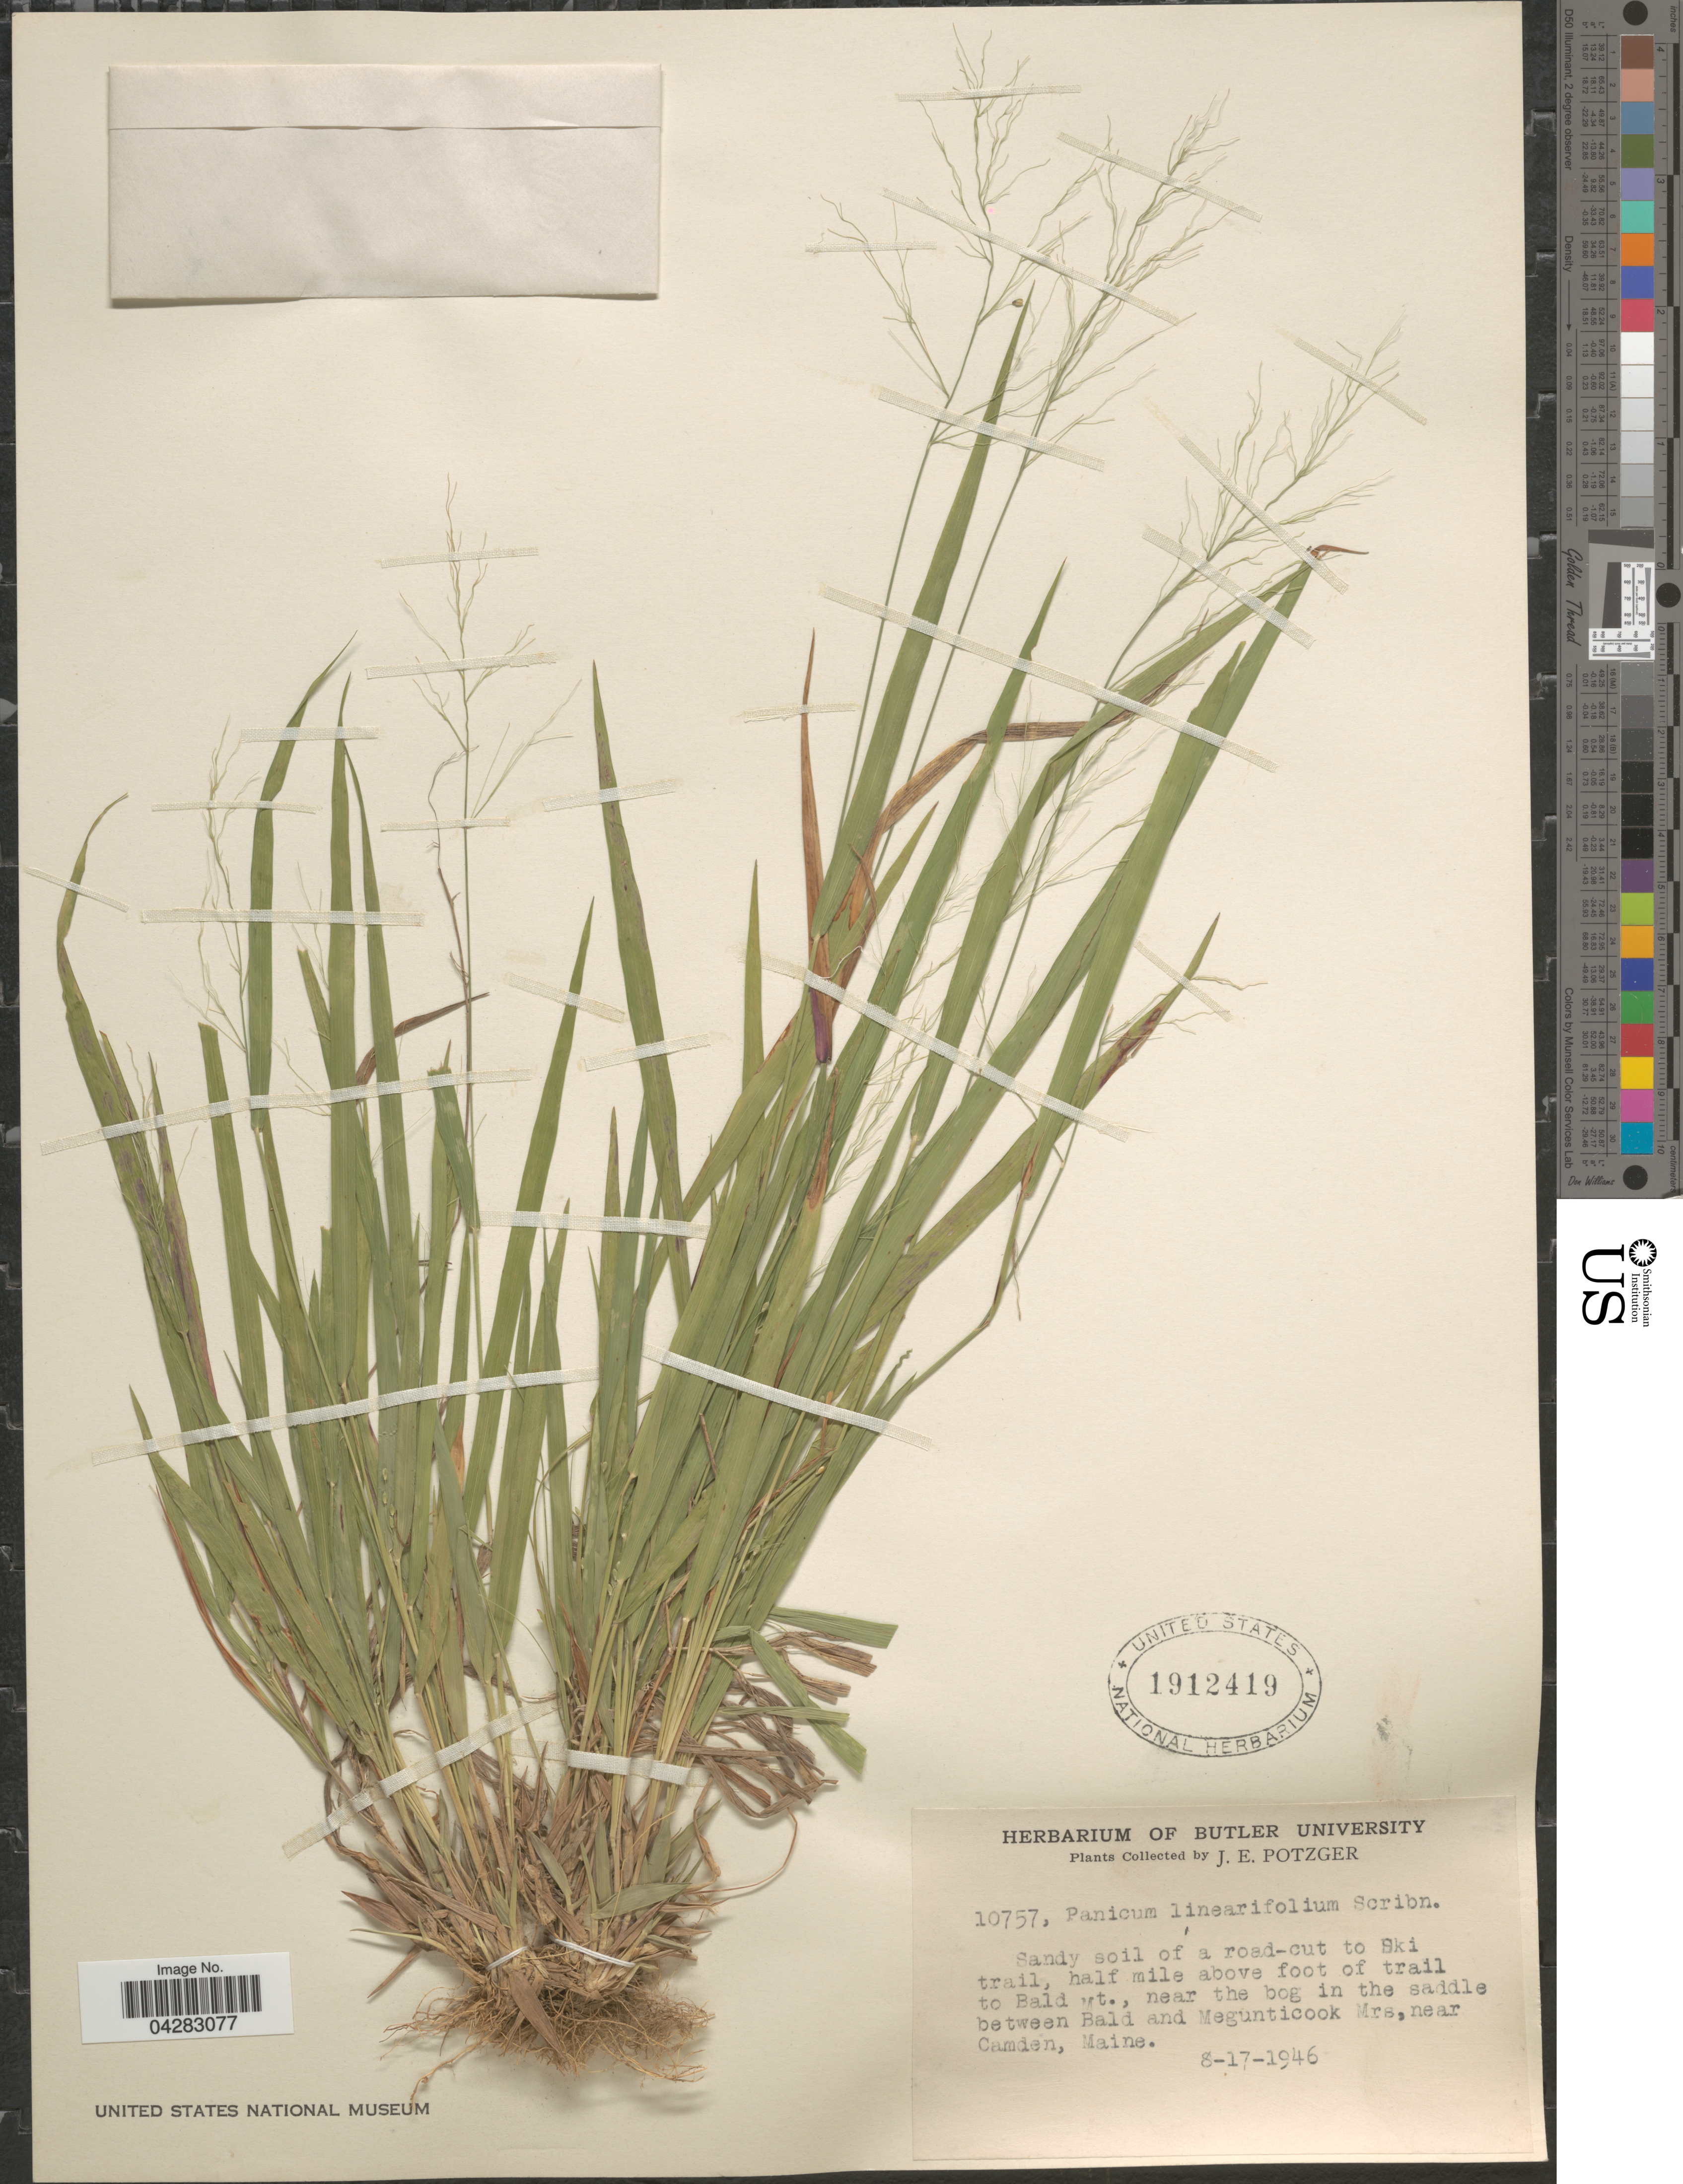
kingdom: Plantae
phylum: Tracheophyta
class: Liliopsida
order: Poales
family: Poaceae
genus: Dichanthelium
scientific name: Dichanthelium linearifolium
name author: (Scribn.) Gould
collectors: J. Potzger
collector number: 10757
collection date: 1946-08-17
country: United States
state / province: Maine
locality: Sandy soil of a road-cut to Ski trail, half mile above foot of trail to Bald Mt., near the bog in the saddle between Bald and Megunticook Mrs, near Camden.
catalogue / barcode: US 1912419